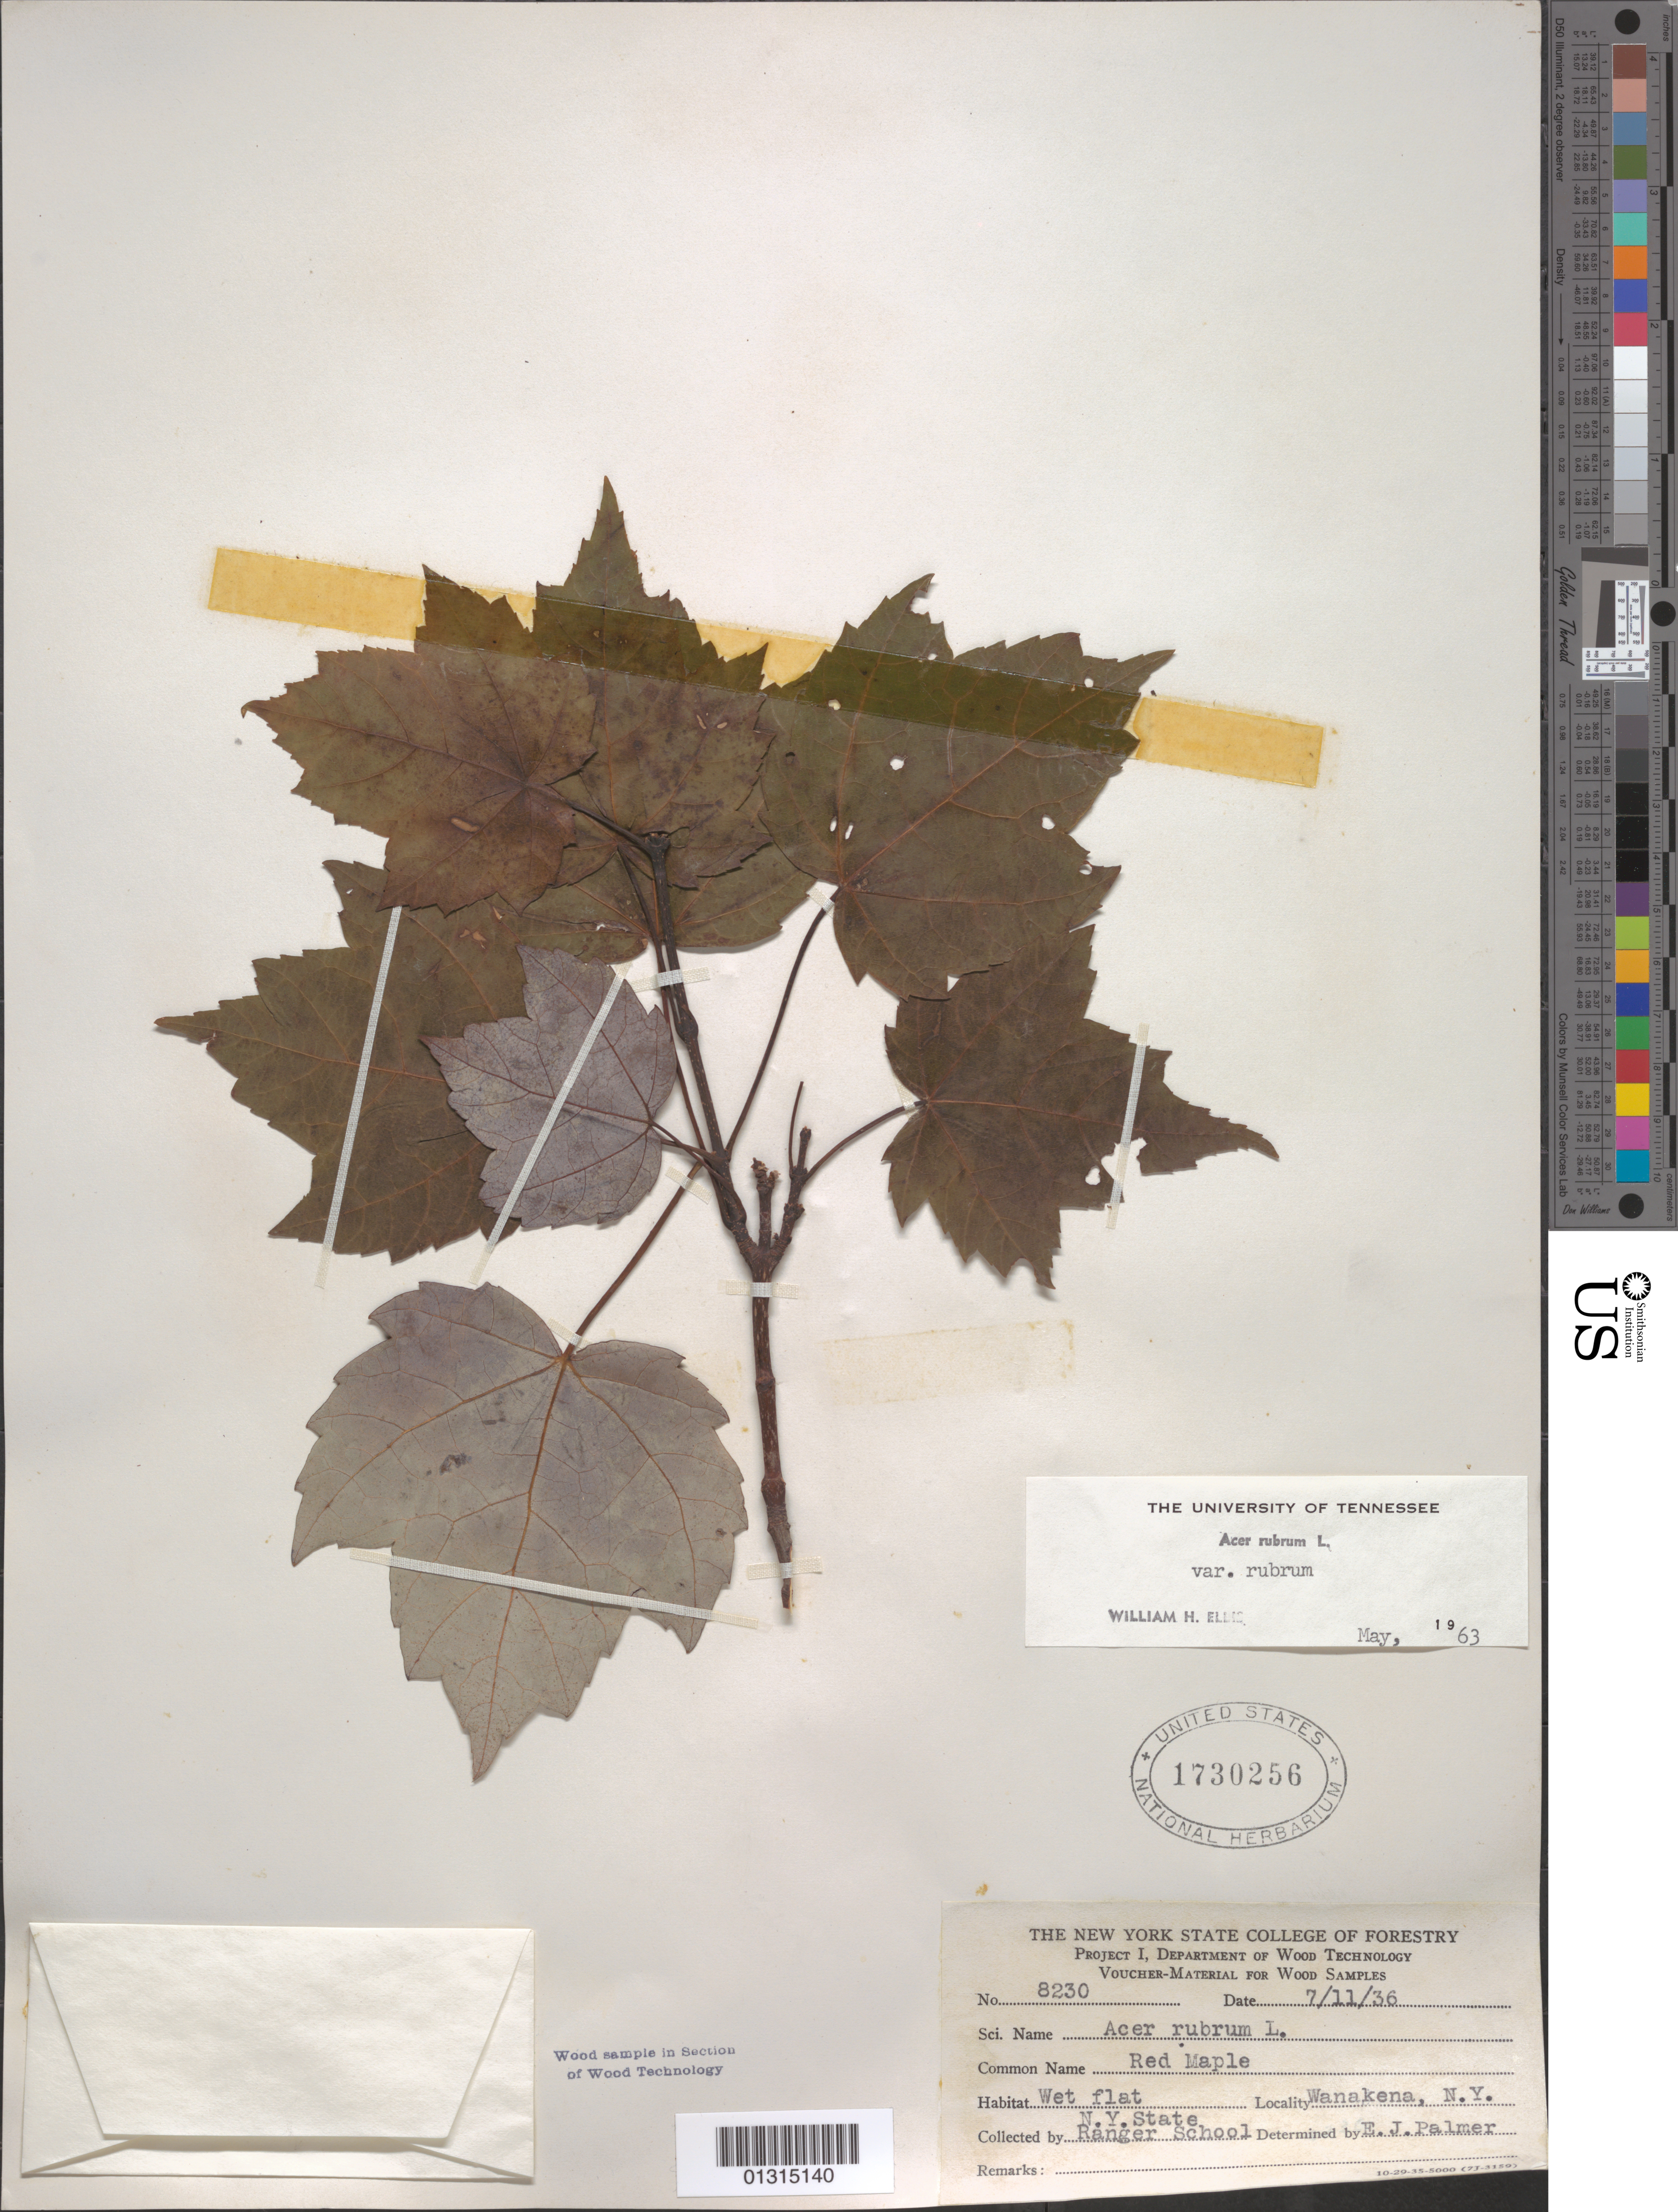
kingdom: Plantae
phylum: Tracheophyta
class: Magnoliopsida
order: Sapindales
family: Sapindaceae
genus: Acer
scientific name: Acer rubrum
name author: L.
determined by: Ellis, W. H.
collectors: N. Ranger School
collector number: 8230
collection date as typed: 7/11/36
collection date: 1936-07-11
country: United States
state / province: New York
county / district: St. Lawrence County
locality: Wanakena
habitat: Wet flat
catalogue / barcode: US 1730256